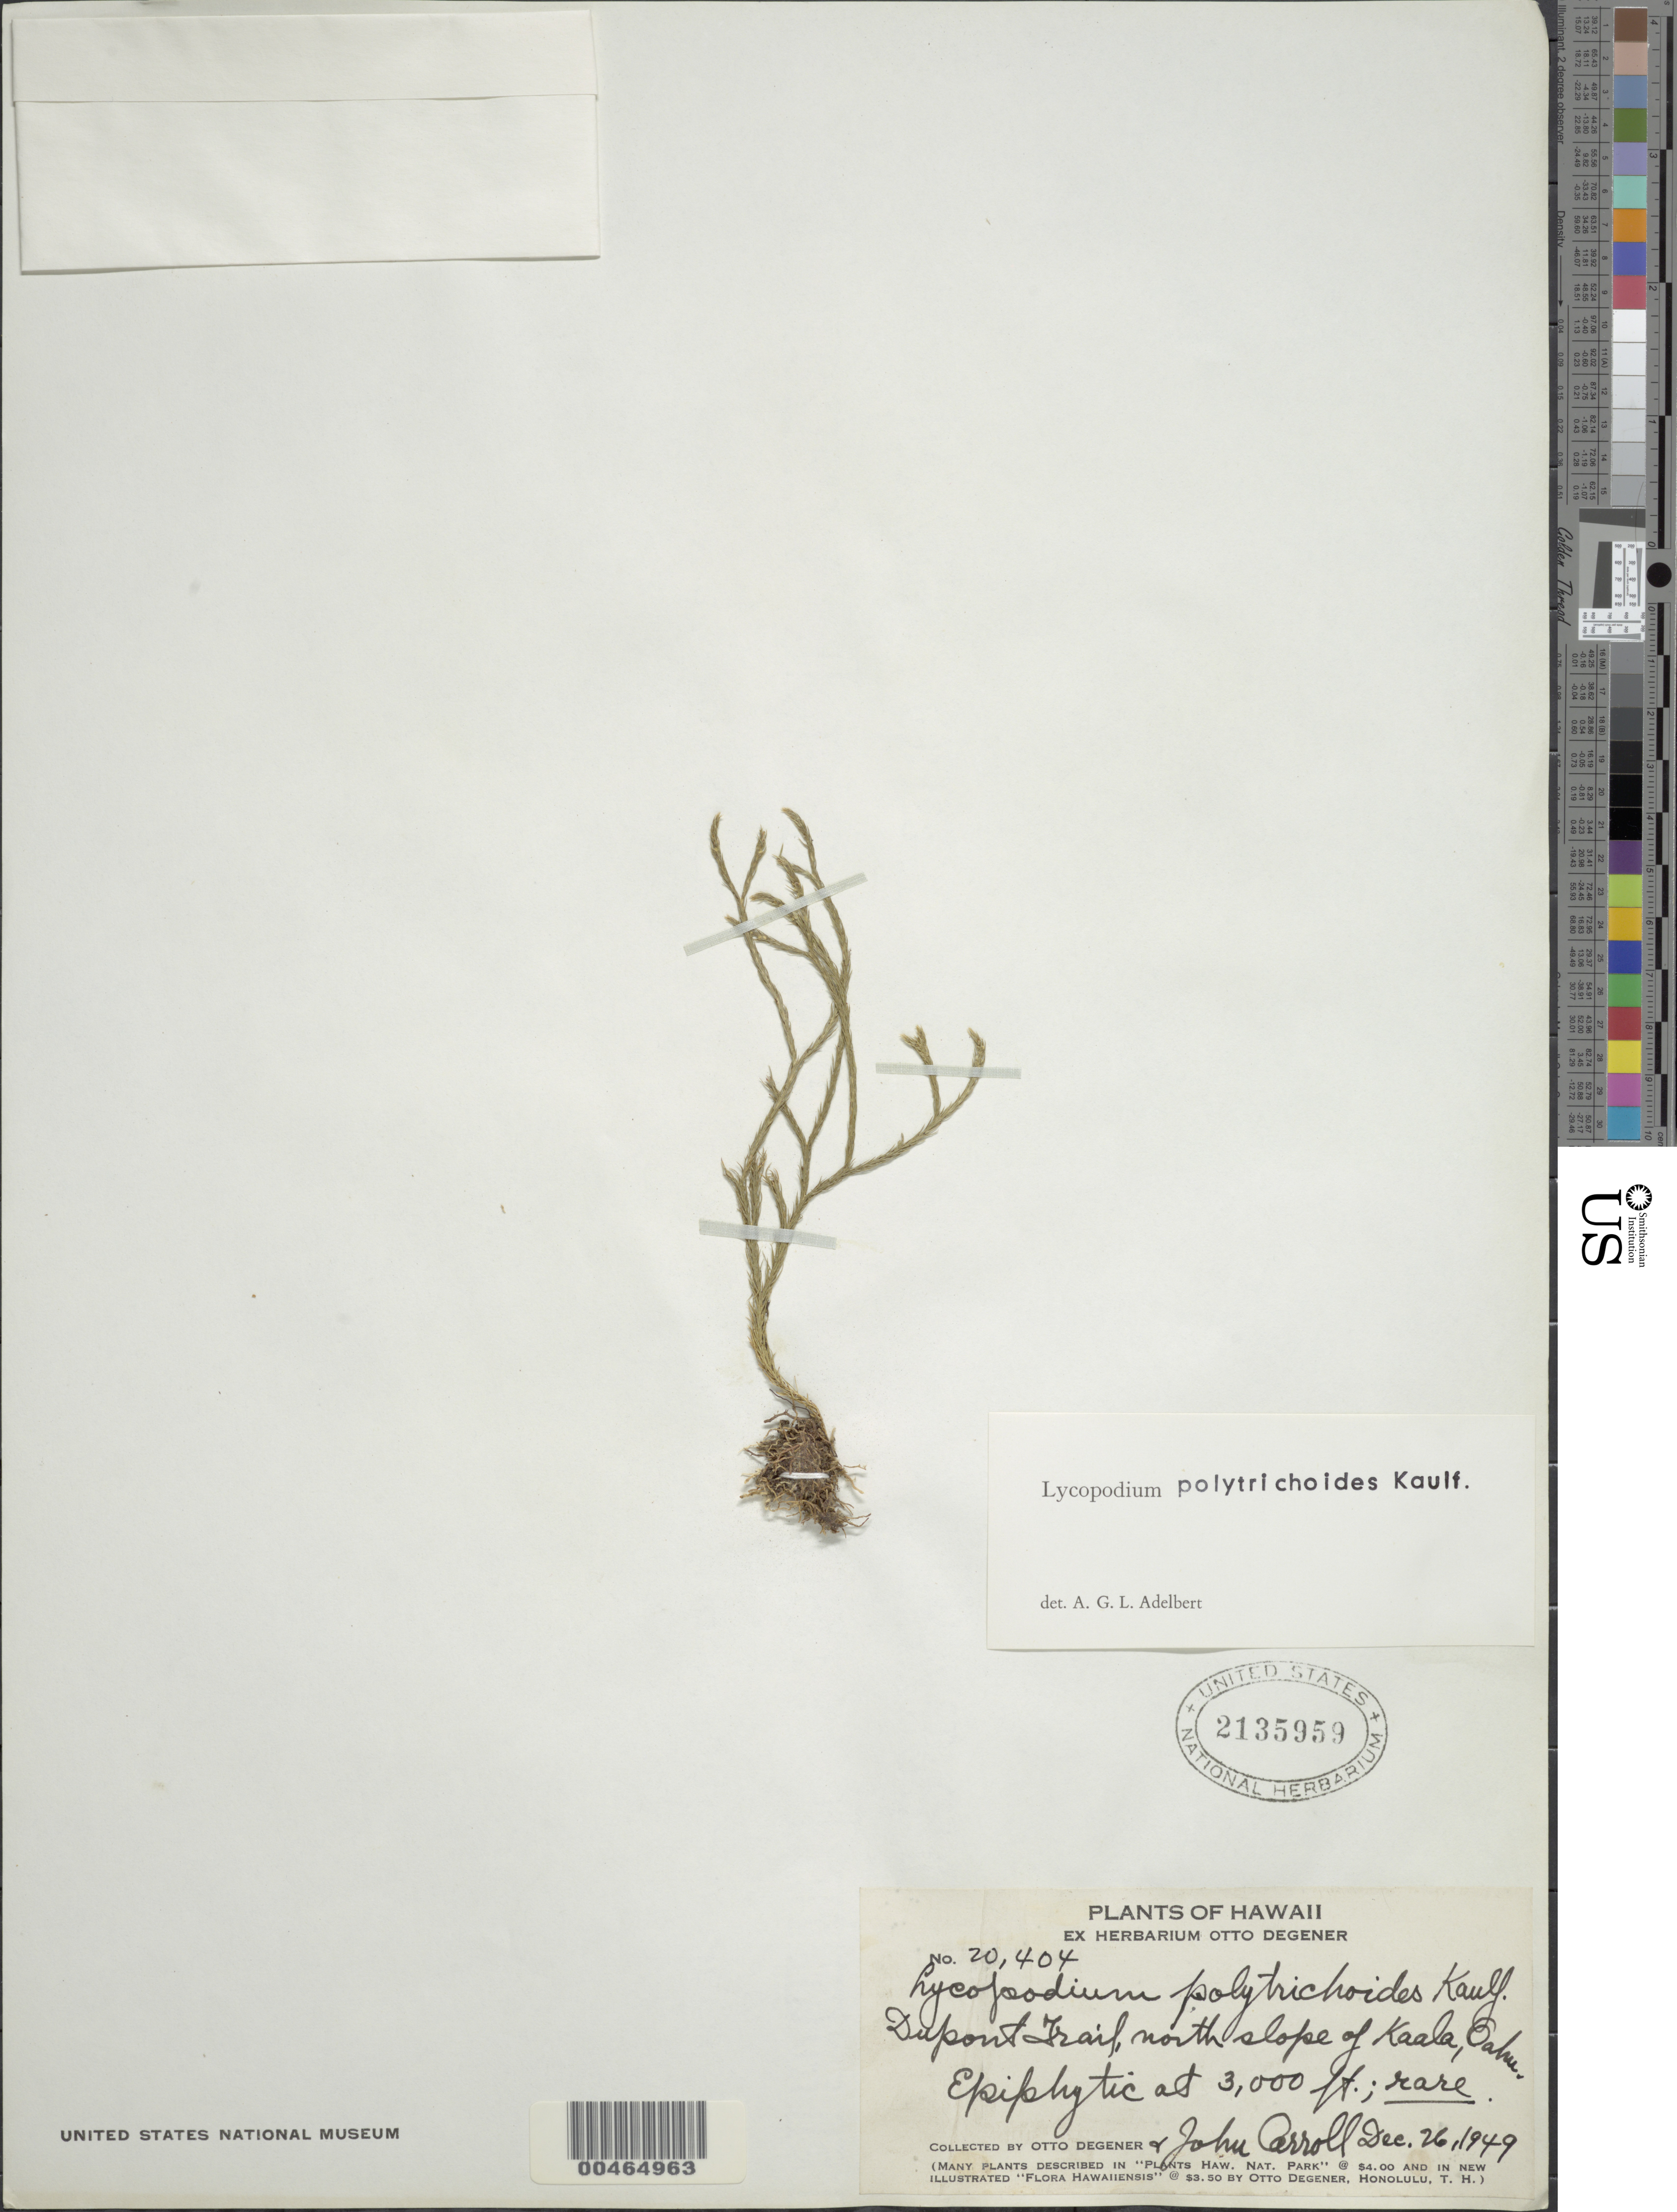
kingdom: Plantae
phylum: Tracheophyta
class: Lycopodiopsida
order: Lycopodiales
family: Lycopodiaceae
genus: Phlegmariurus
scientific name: Phlegmariurus filiformis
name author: (Sw.) W.H. Wagner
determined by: Field, A. R.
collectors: O. Degener & J. Carroll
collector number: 20404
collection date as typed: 26 Dec 1949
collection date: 1949-12-26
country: United States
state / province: Hawaii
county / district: Honolulu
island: Oahu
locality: Dupont Trail, N slope of Kaala, Oahu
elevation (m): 914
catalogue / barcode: US 2135959